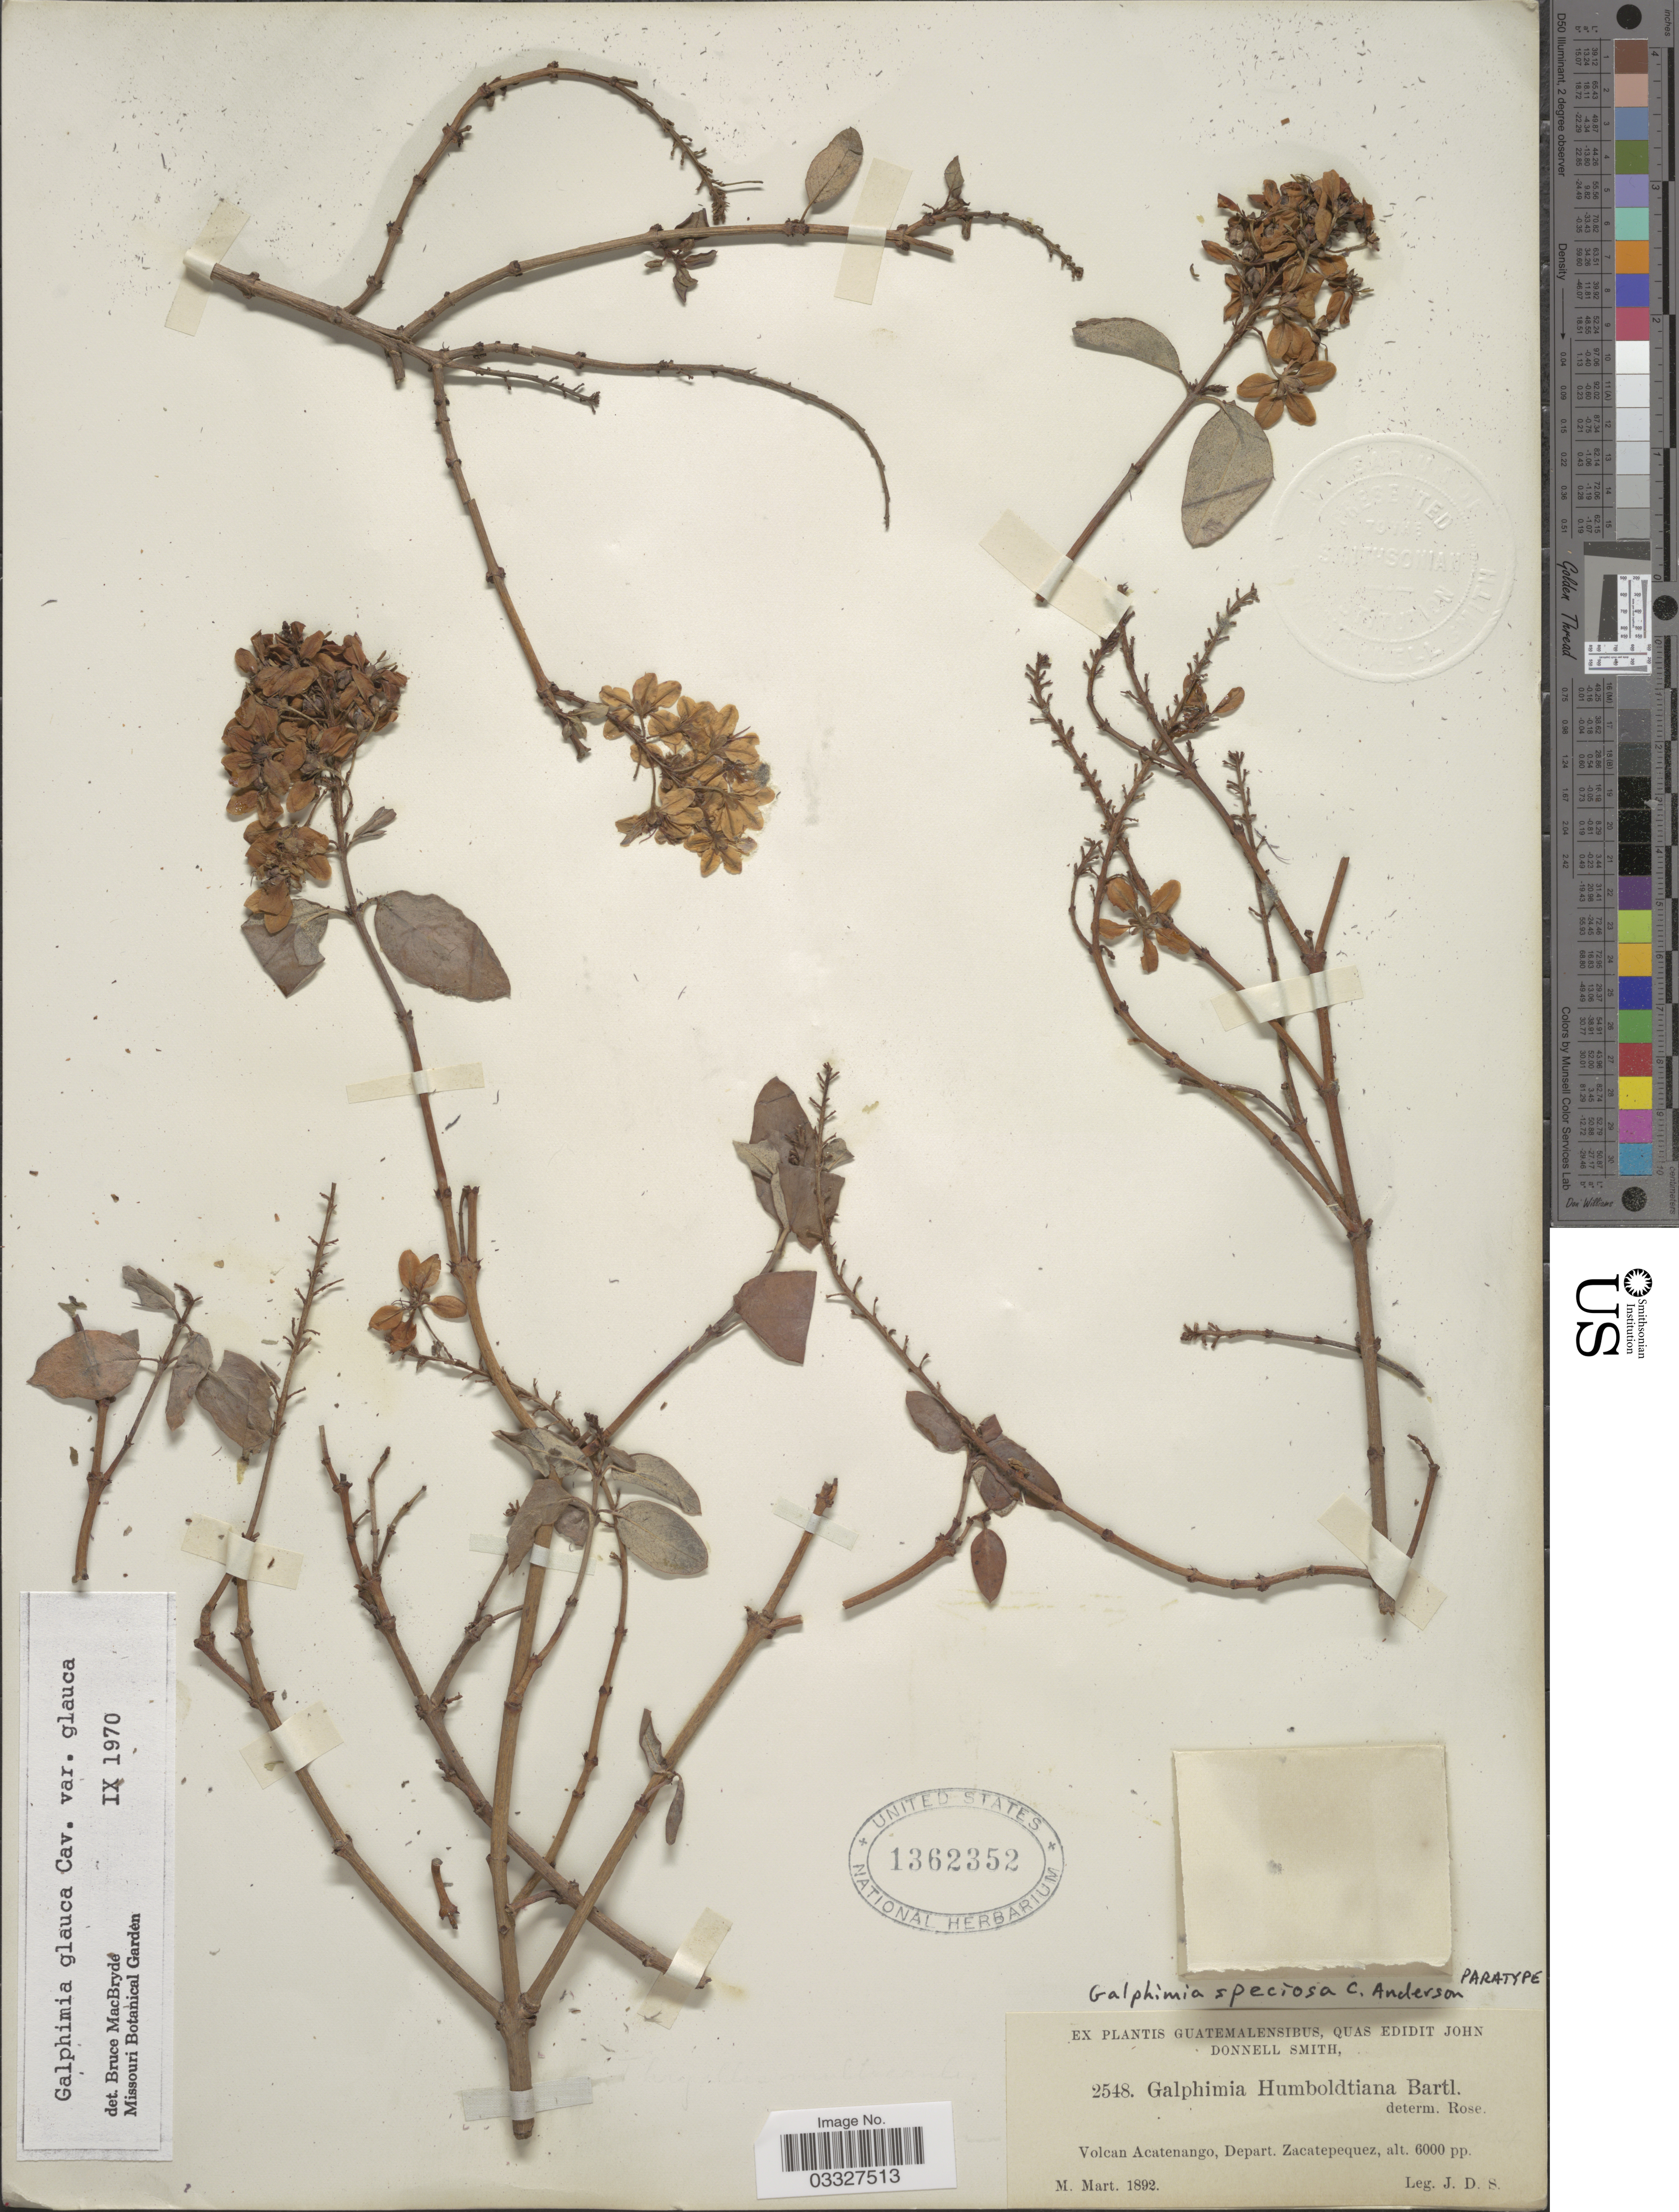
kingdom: Plantae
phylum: Tracheophyta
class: Magnoliopsida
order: Malpighiales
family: Malpighiaceae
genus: Galphimia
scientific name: Galphimia speciosa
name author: C.E. Anderson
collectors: J. Donnell Smith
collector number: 2548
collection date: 1892-03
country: Guatemala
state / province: Sacatepéquez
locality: Volcan Acatenango, Depart. Zacatepequez.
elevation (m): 1829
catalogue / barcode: US 1362352